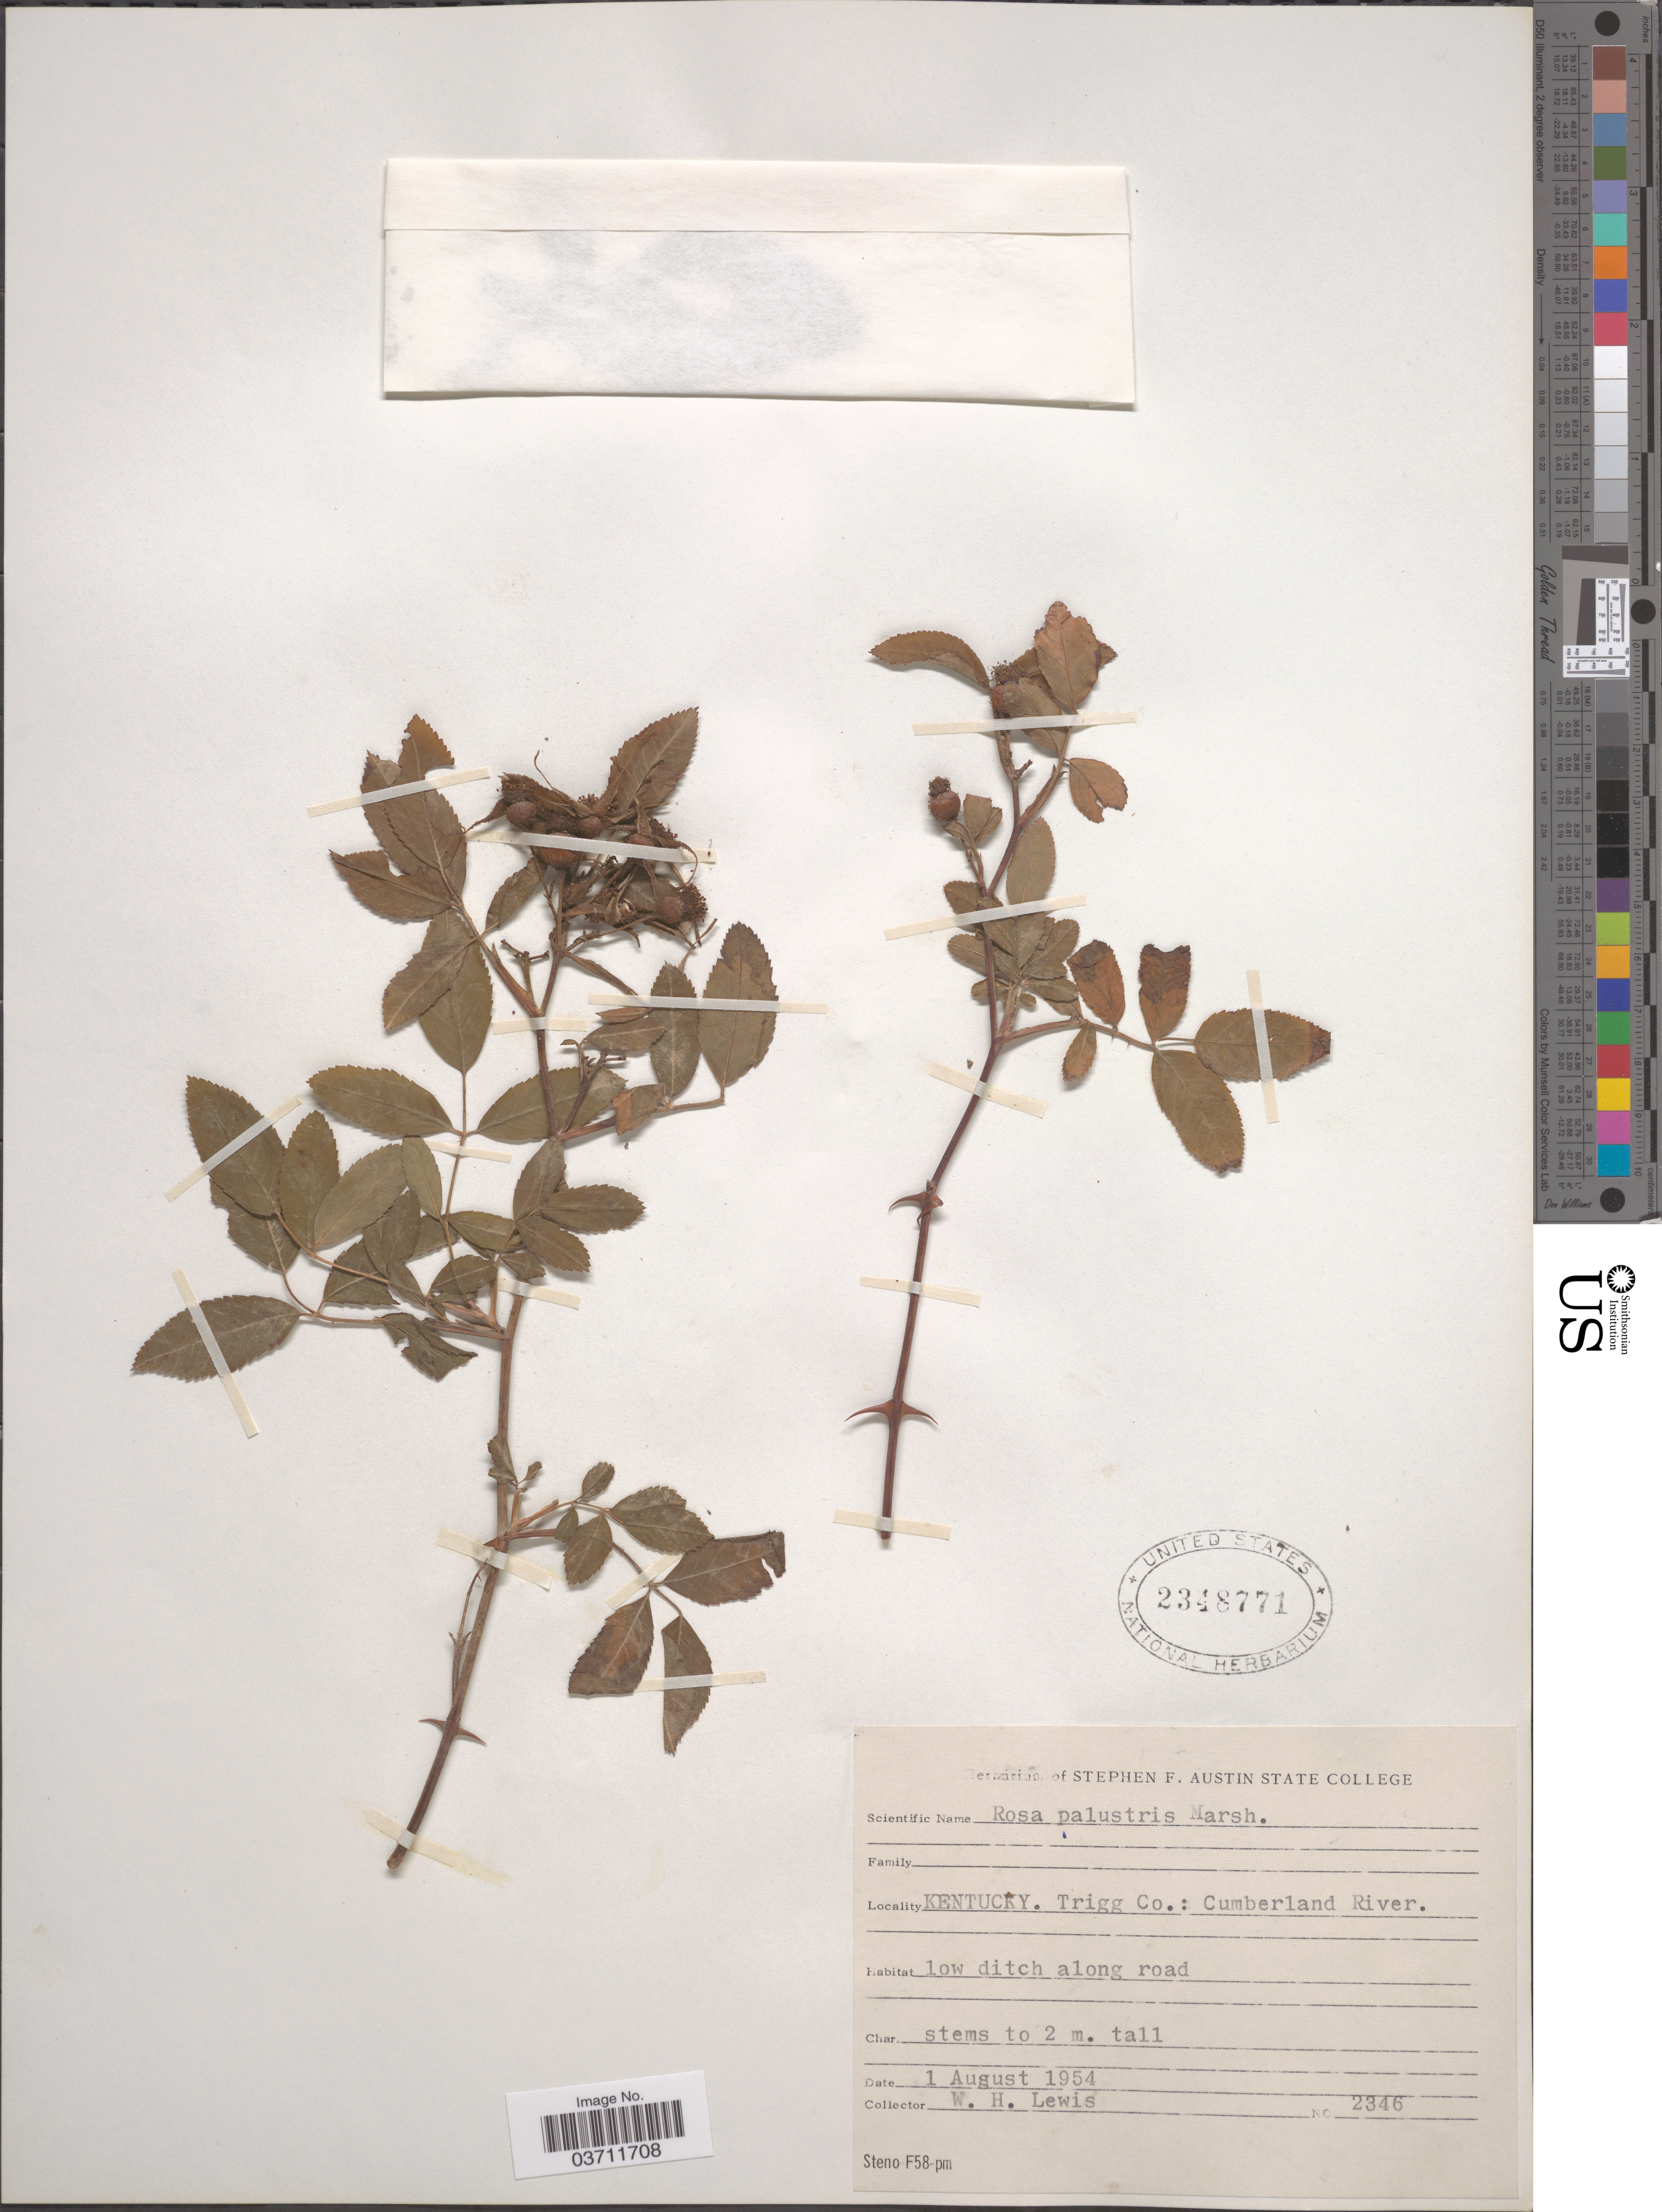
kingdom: Plantae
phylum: Tracheophyta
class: Magnoliopsida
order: Rosales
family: Rosaceae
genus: Rosa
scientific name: Rosa palustris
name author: Marshall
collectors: W. H. Lewis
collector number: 2346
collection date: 1954-08-01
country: United States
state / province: Kentucky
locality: Trigg Co.: Cumberland River.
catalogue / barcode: US 2348771